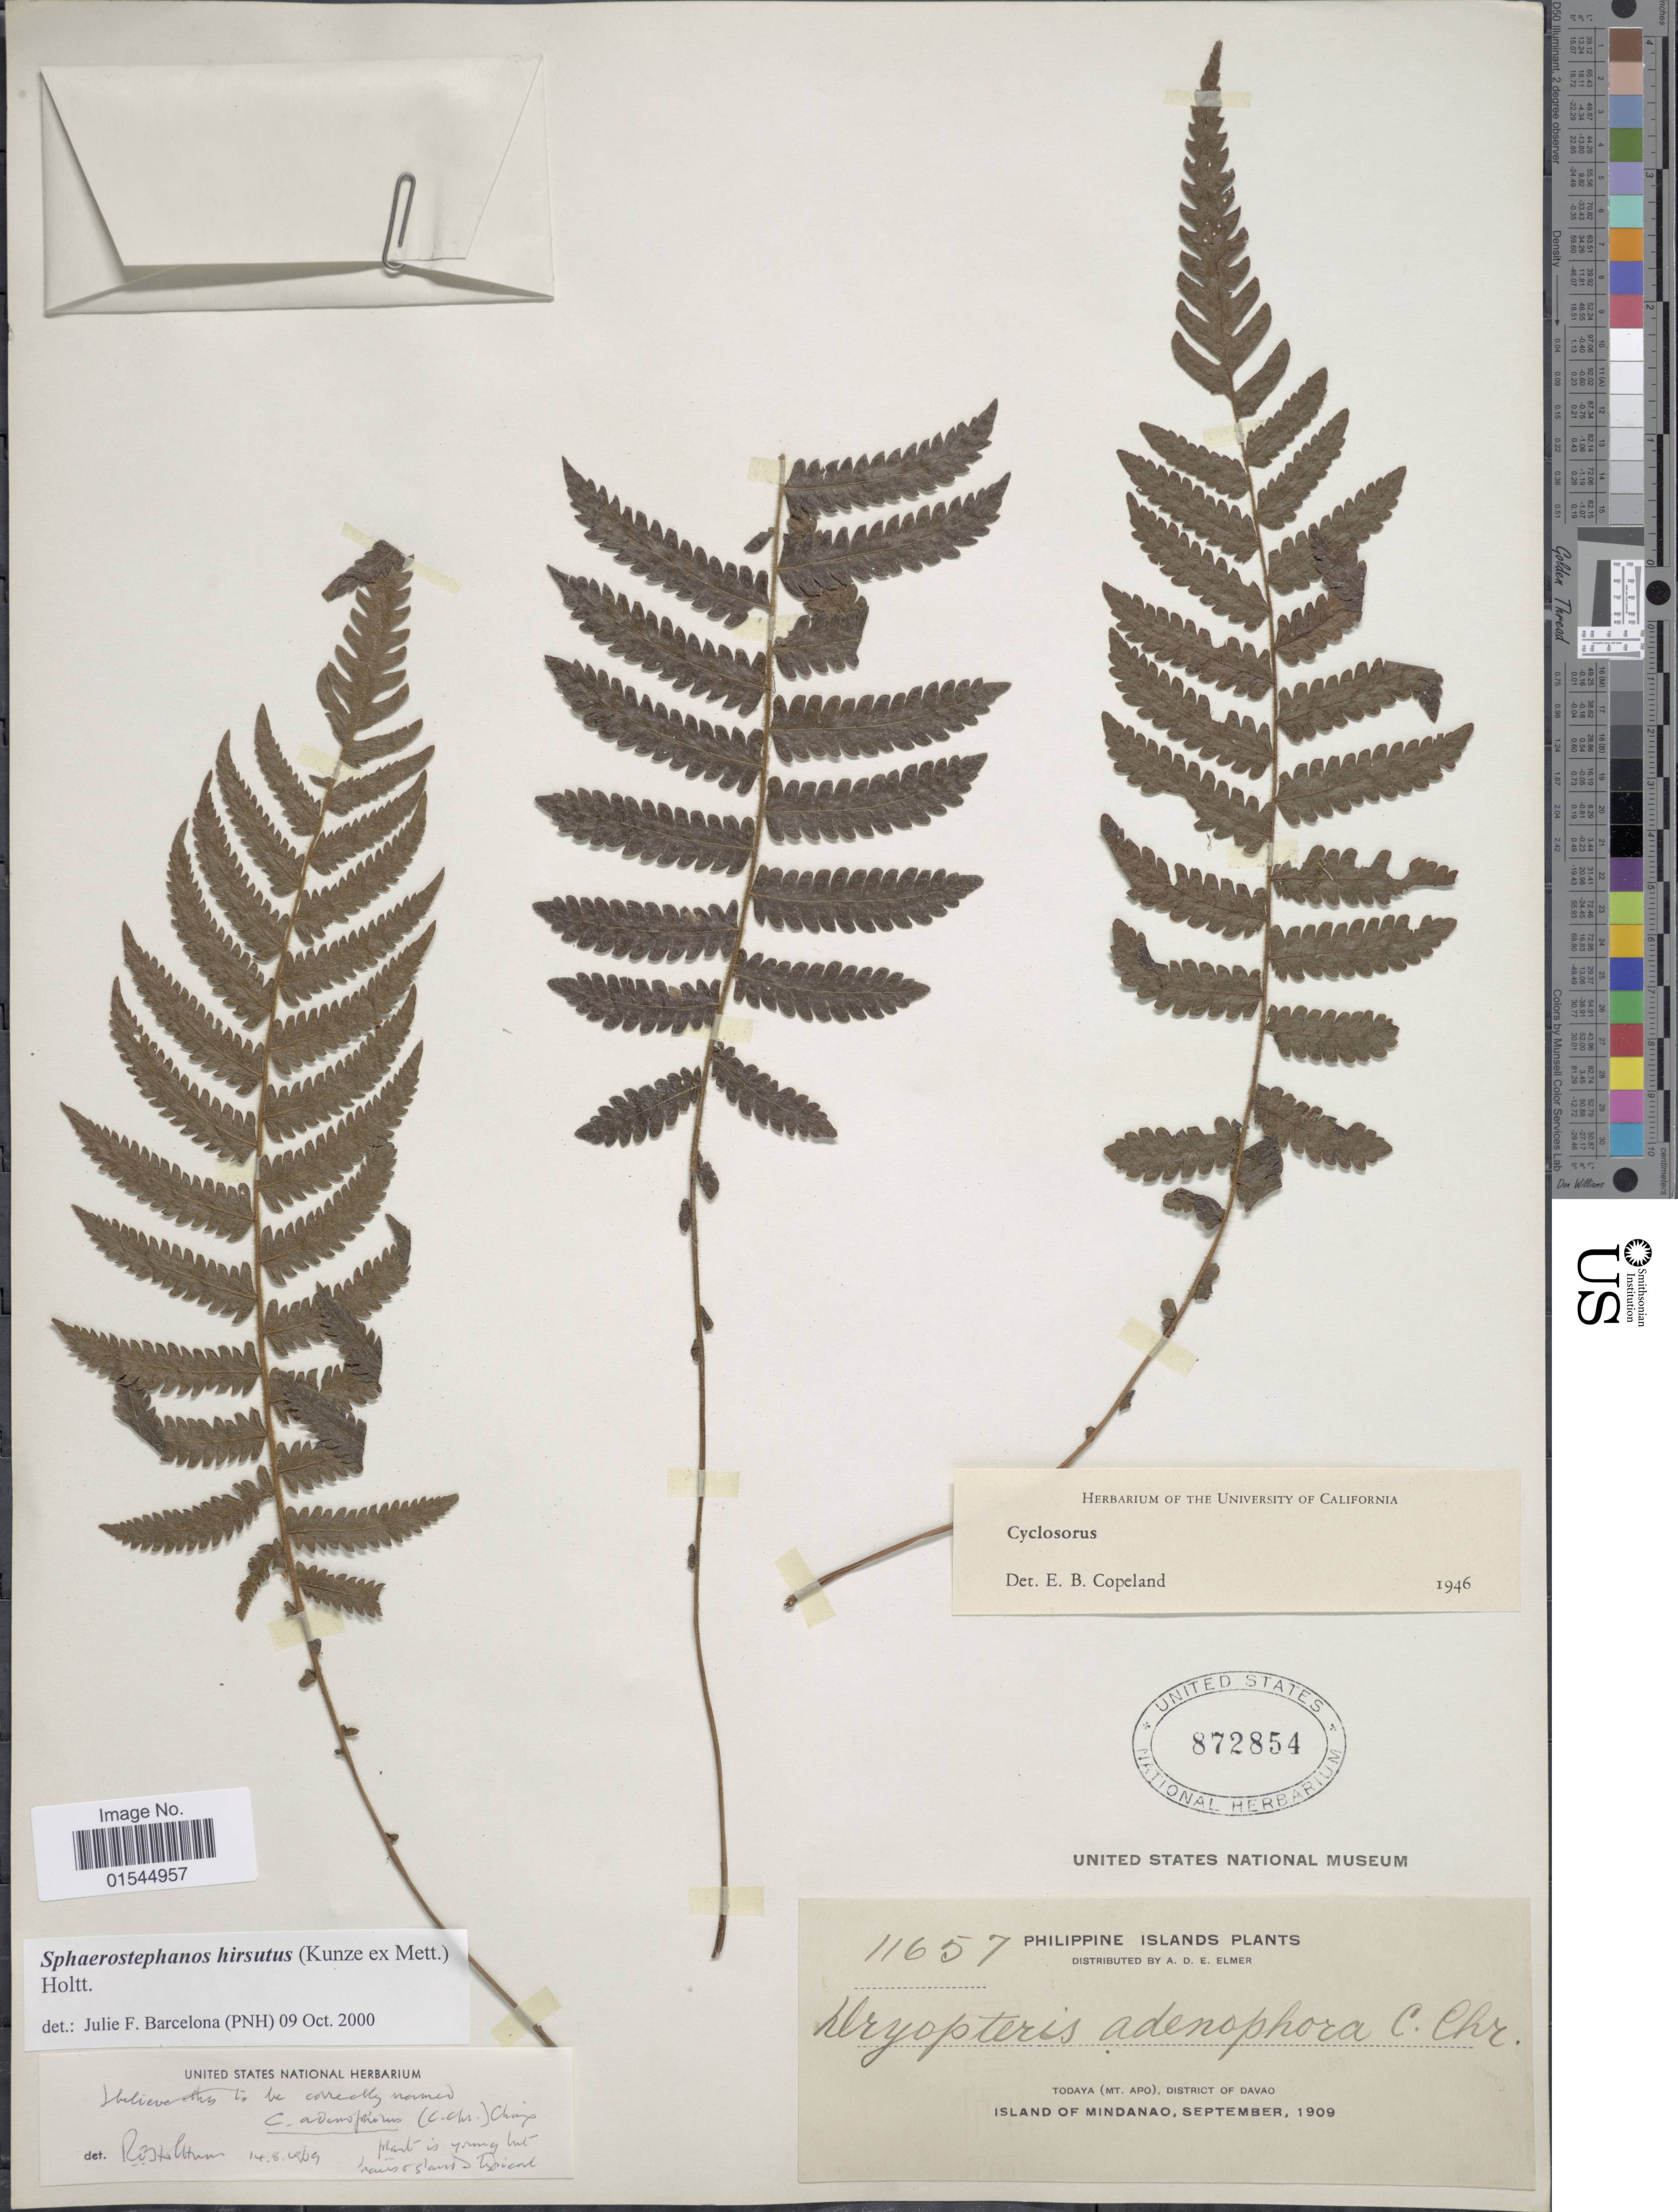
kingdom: Plantae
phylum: Tracheophyta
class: Polypodiopsida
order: Polypodiales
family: Thelypteridaceae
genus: Sphaerostephanos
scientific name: Sphaerostephanos hirsutus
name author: (Kunze ex Mett.) Holttum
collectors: A. D. E. Elmer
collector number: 11657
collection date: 1909-09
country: Philippines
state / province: Davao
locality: Todaya (Mt. Apo), District of Davao.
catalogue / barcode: US 872854